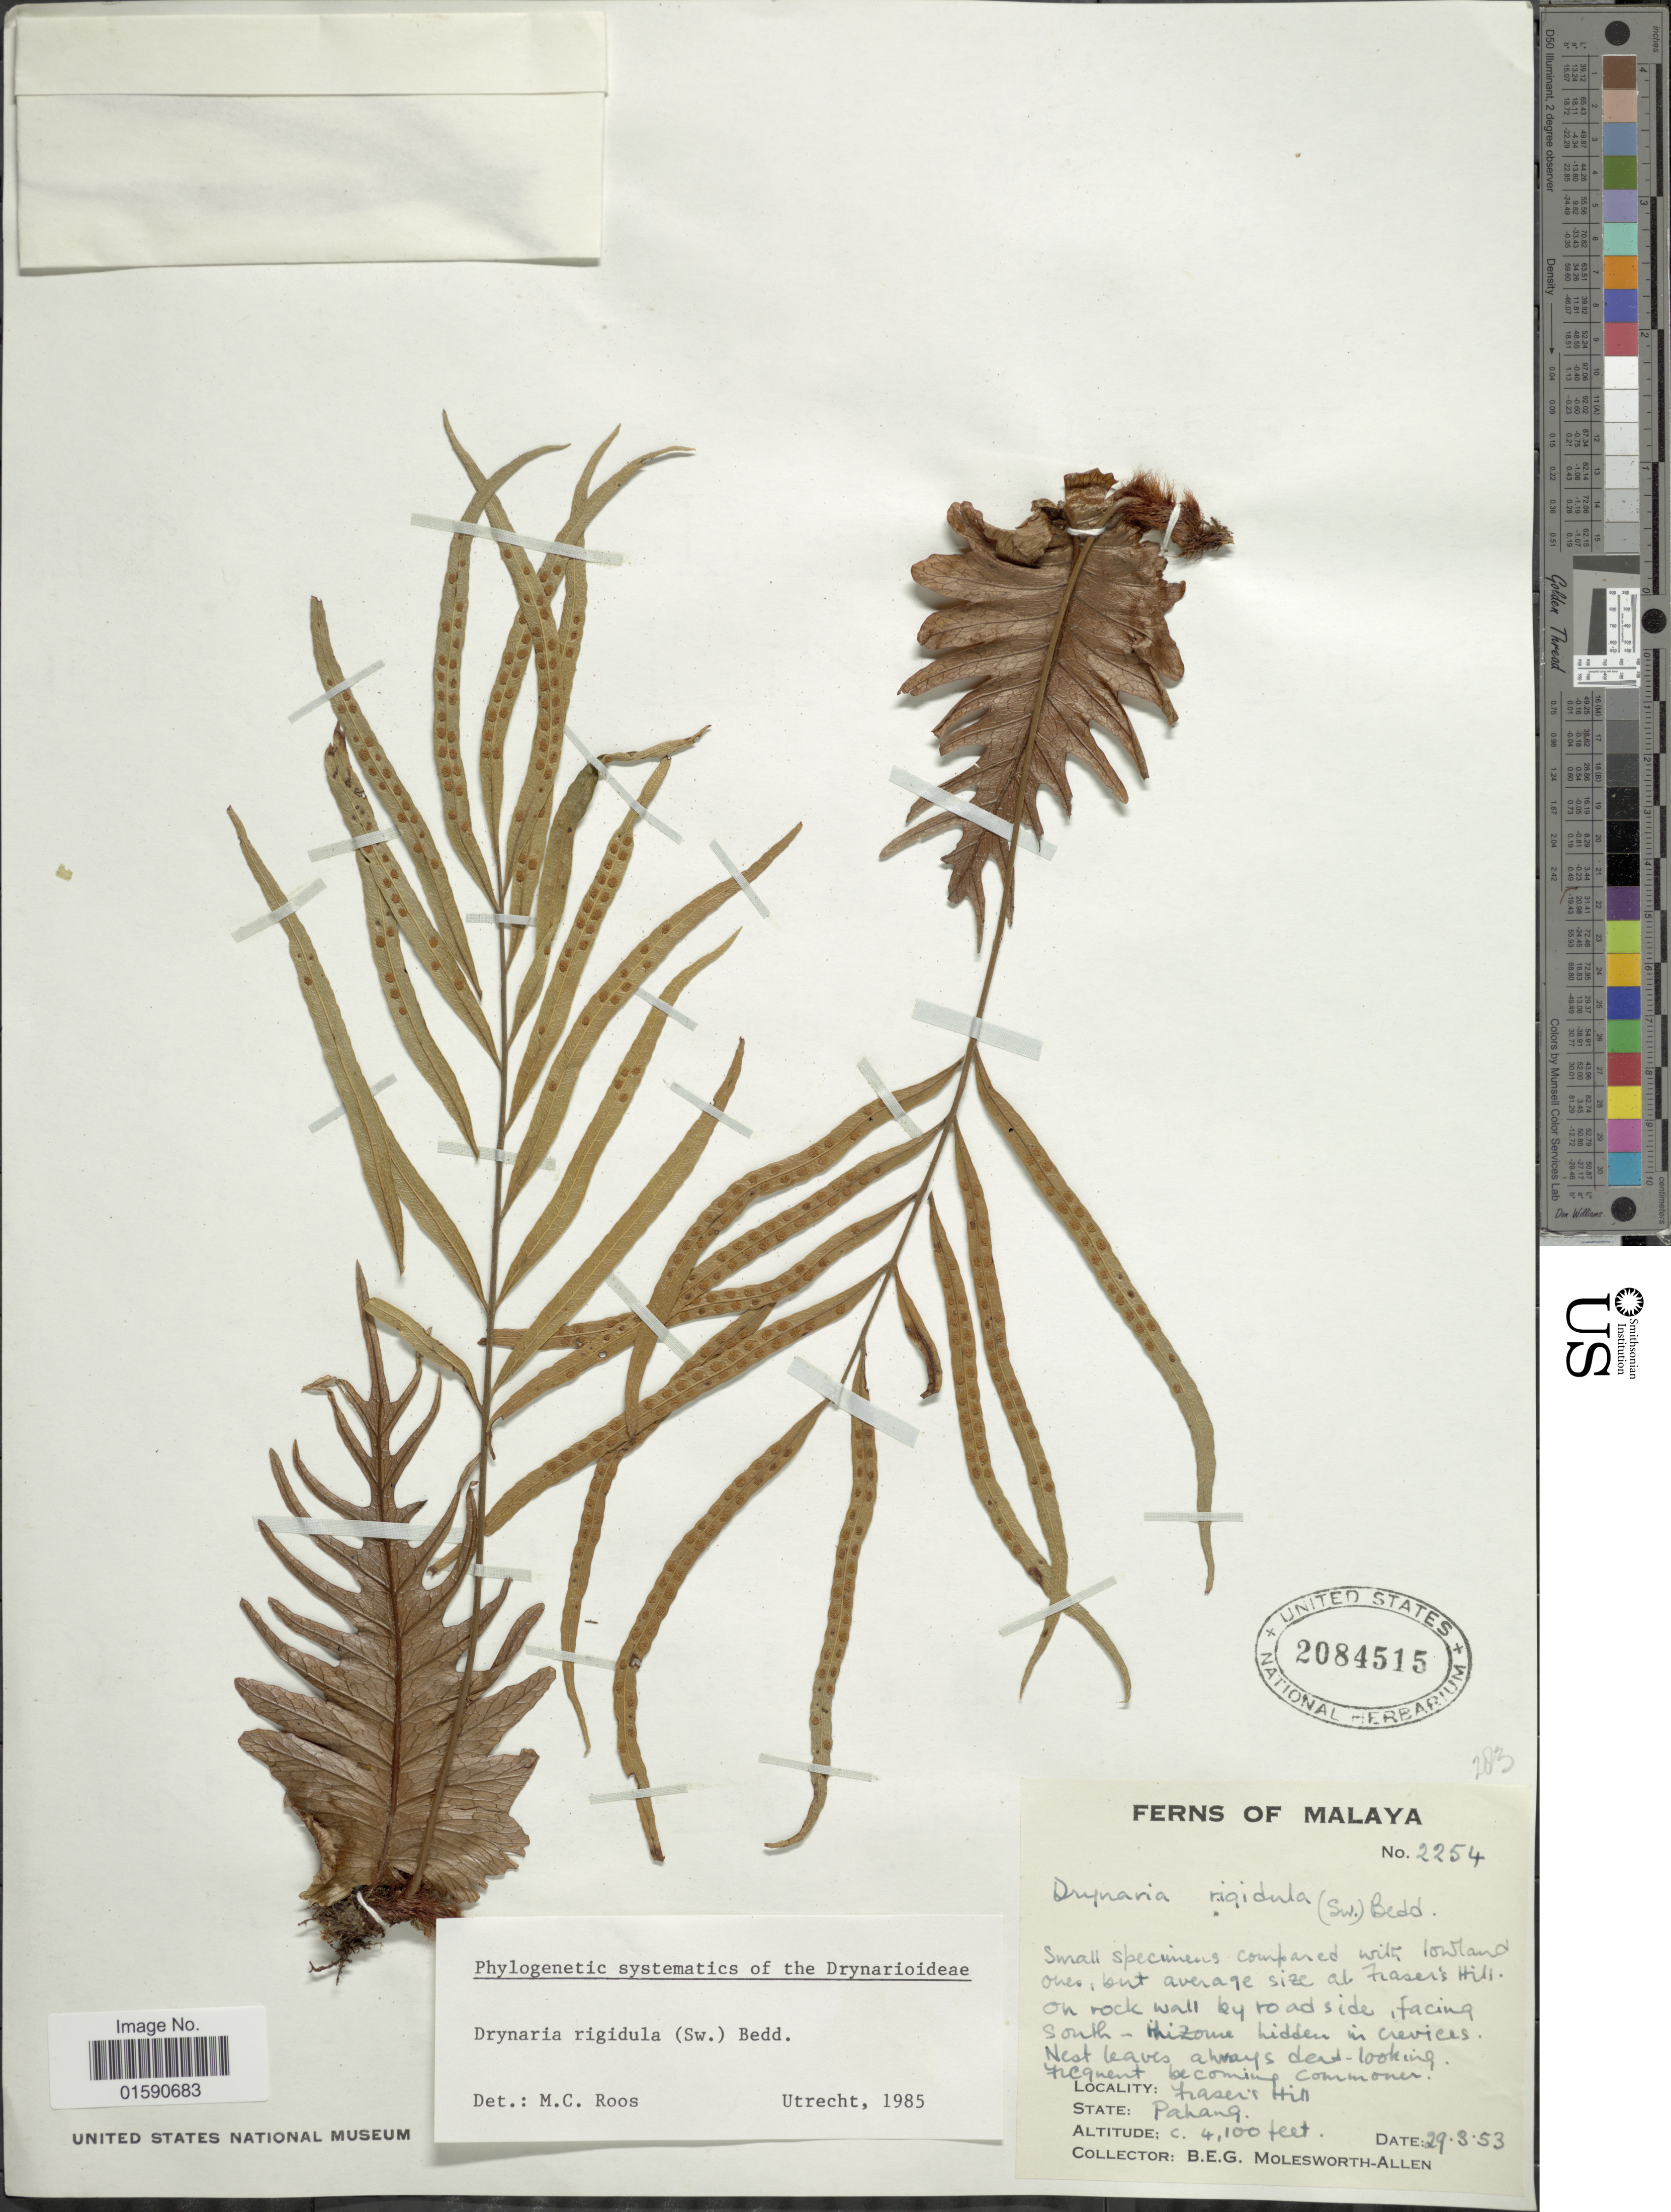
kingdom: Plantae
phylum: Tracheophyta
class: Polypodiopsida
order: Polypodiales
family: Polypodiaceae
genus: Drynaria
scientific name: Drynaria rigidula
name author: (Sw.) Bedd.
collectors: B. E. G. Molesworth-Allen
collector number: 2254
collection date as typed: Transcribed d/m/y: 29/3/53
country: Malaysia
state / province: Pahang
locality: Fraser's Hill, Pahang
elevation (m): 1250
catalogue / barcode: US 2084515